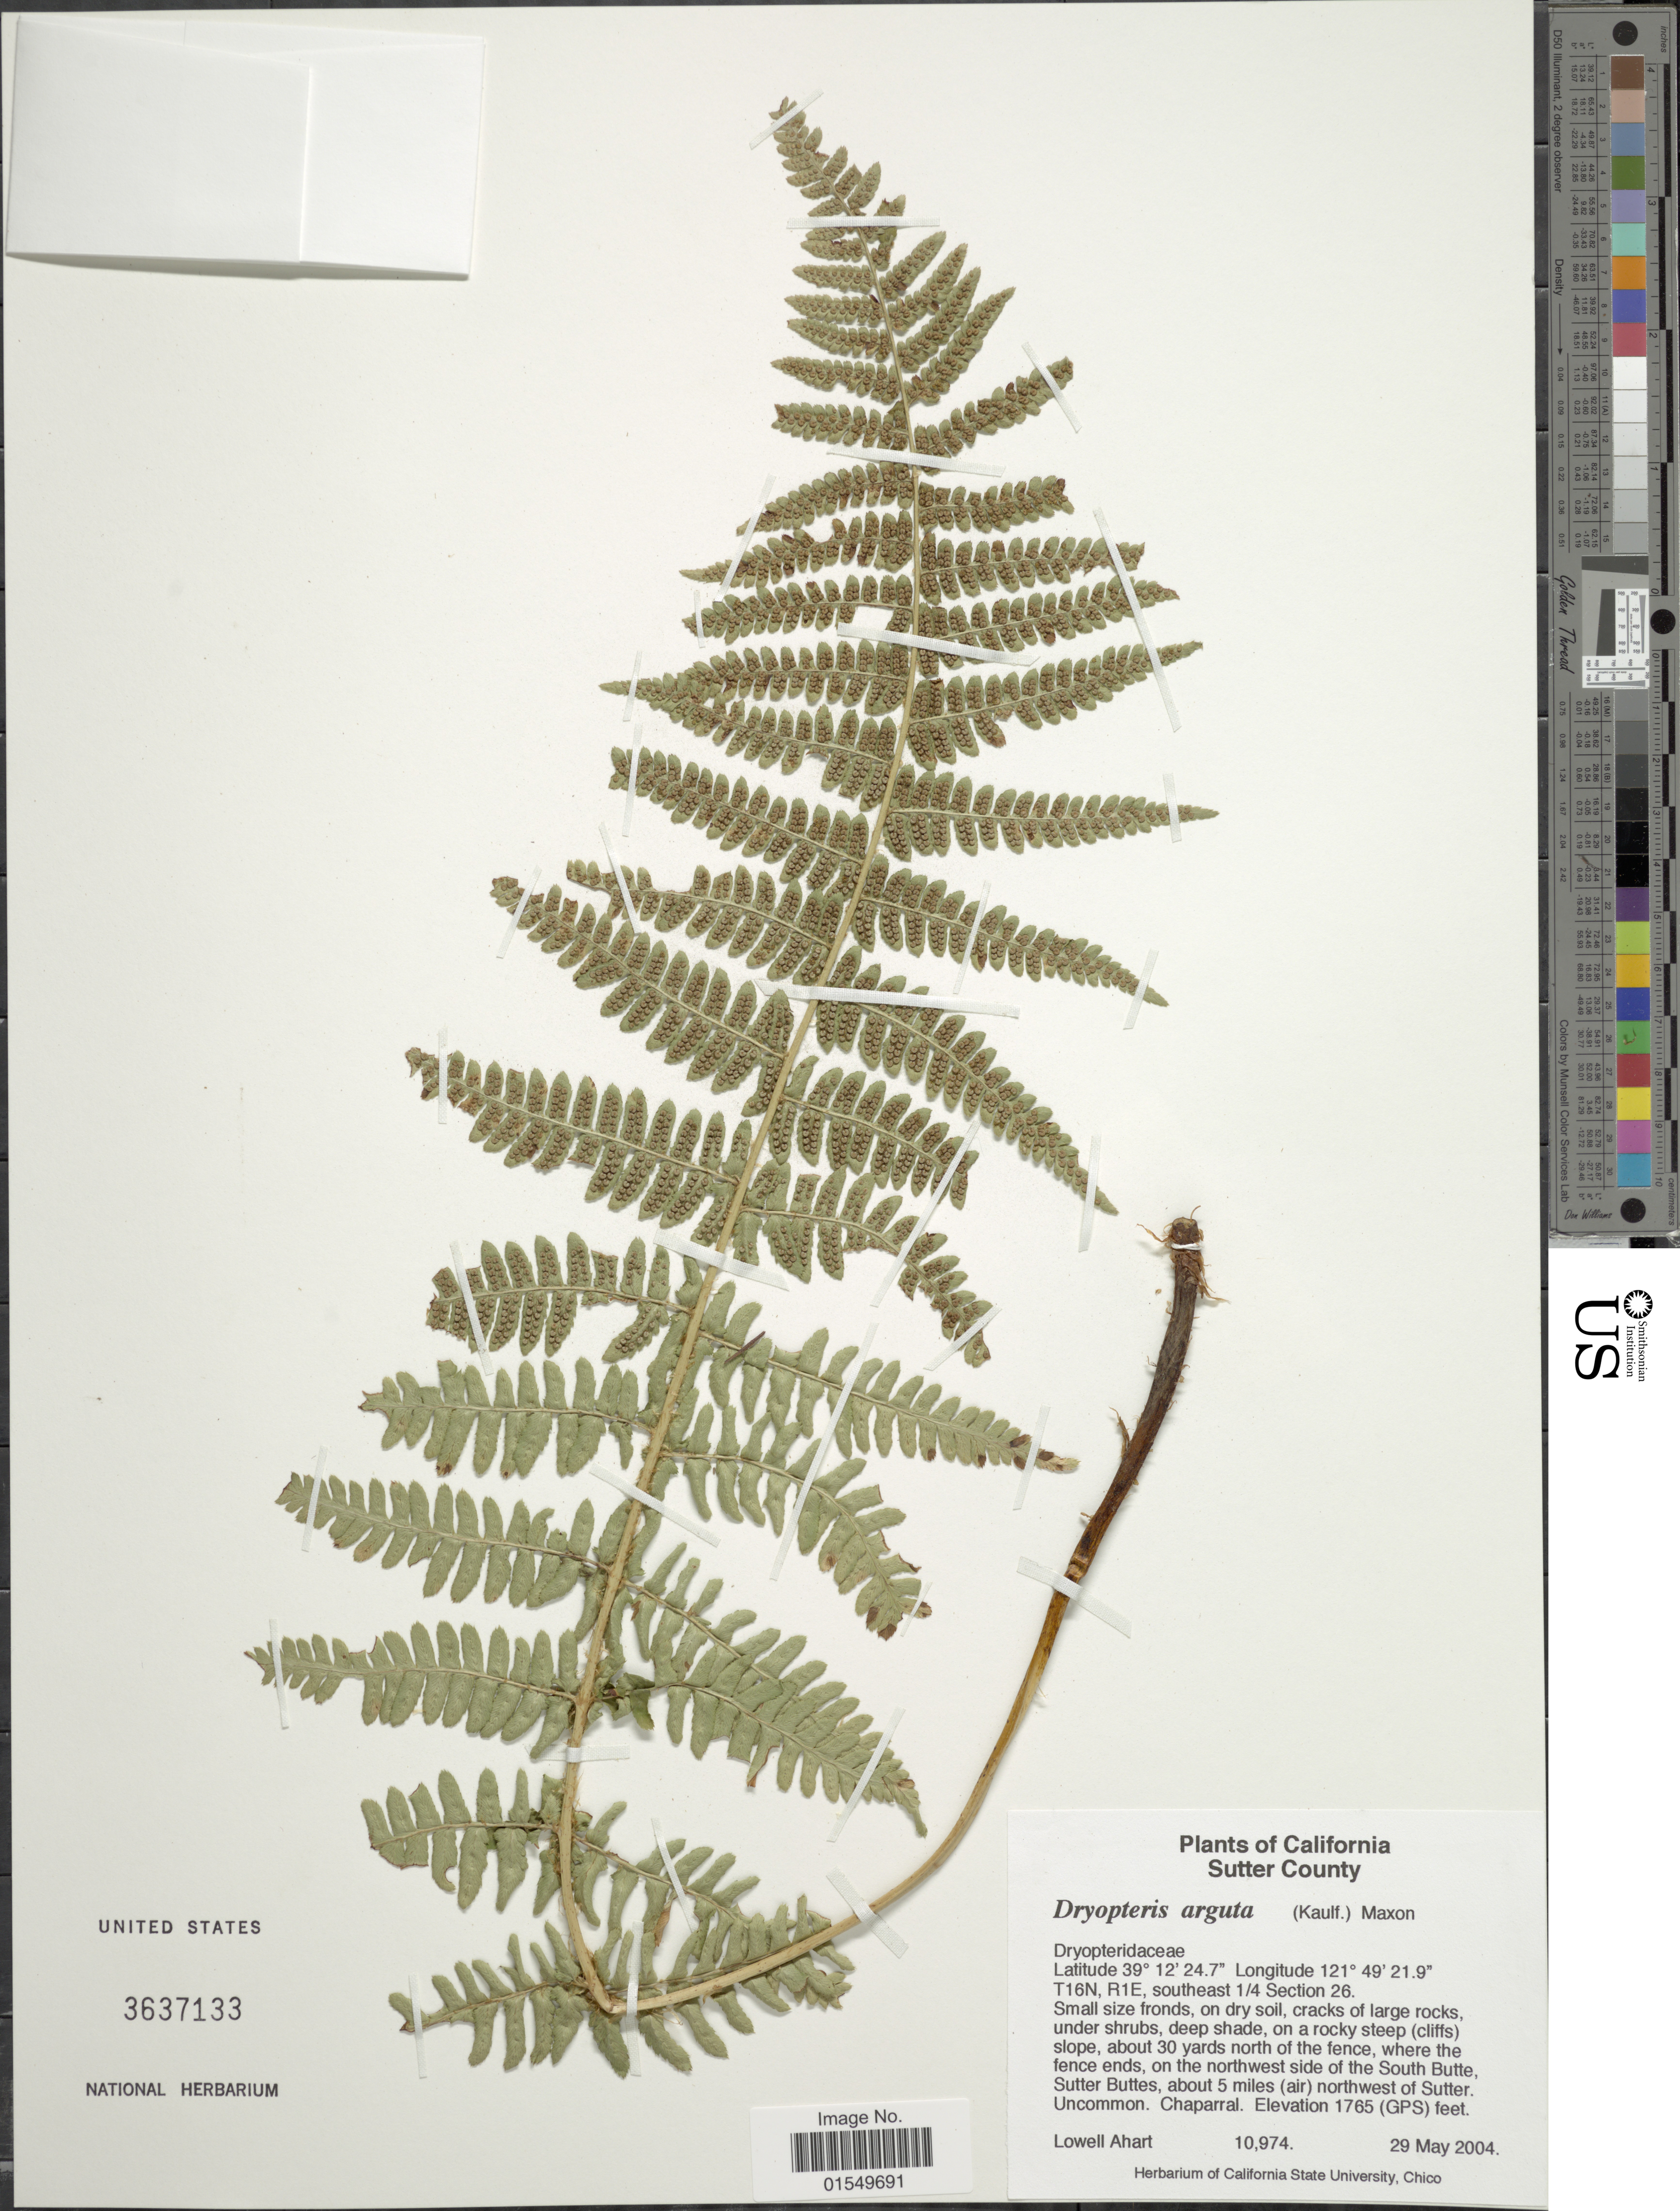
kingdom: Plantae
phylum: Tracheophyta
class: Polypodiopsida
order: Polypodiales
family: Dryopteridaceae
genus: Dryopteris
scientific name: Dryopteris arguta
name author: (Kaulf.) Maxon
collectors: L. Ahart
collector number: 10974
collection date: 2004-05-29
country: United States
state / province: California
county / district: Sutter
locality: Sutter County, T16N, R1E, southeast 1/4 Section 26, about 30 yeards north of the fence, where the fence ends, on the northwest side of the South Butte, Sutter Buttes, about 5 miles (air) northwest of Sutter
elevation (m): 538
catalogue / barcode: US 3637133